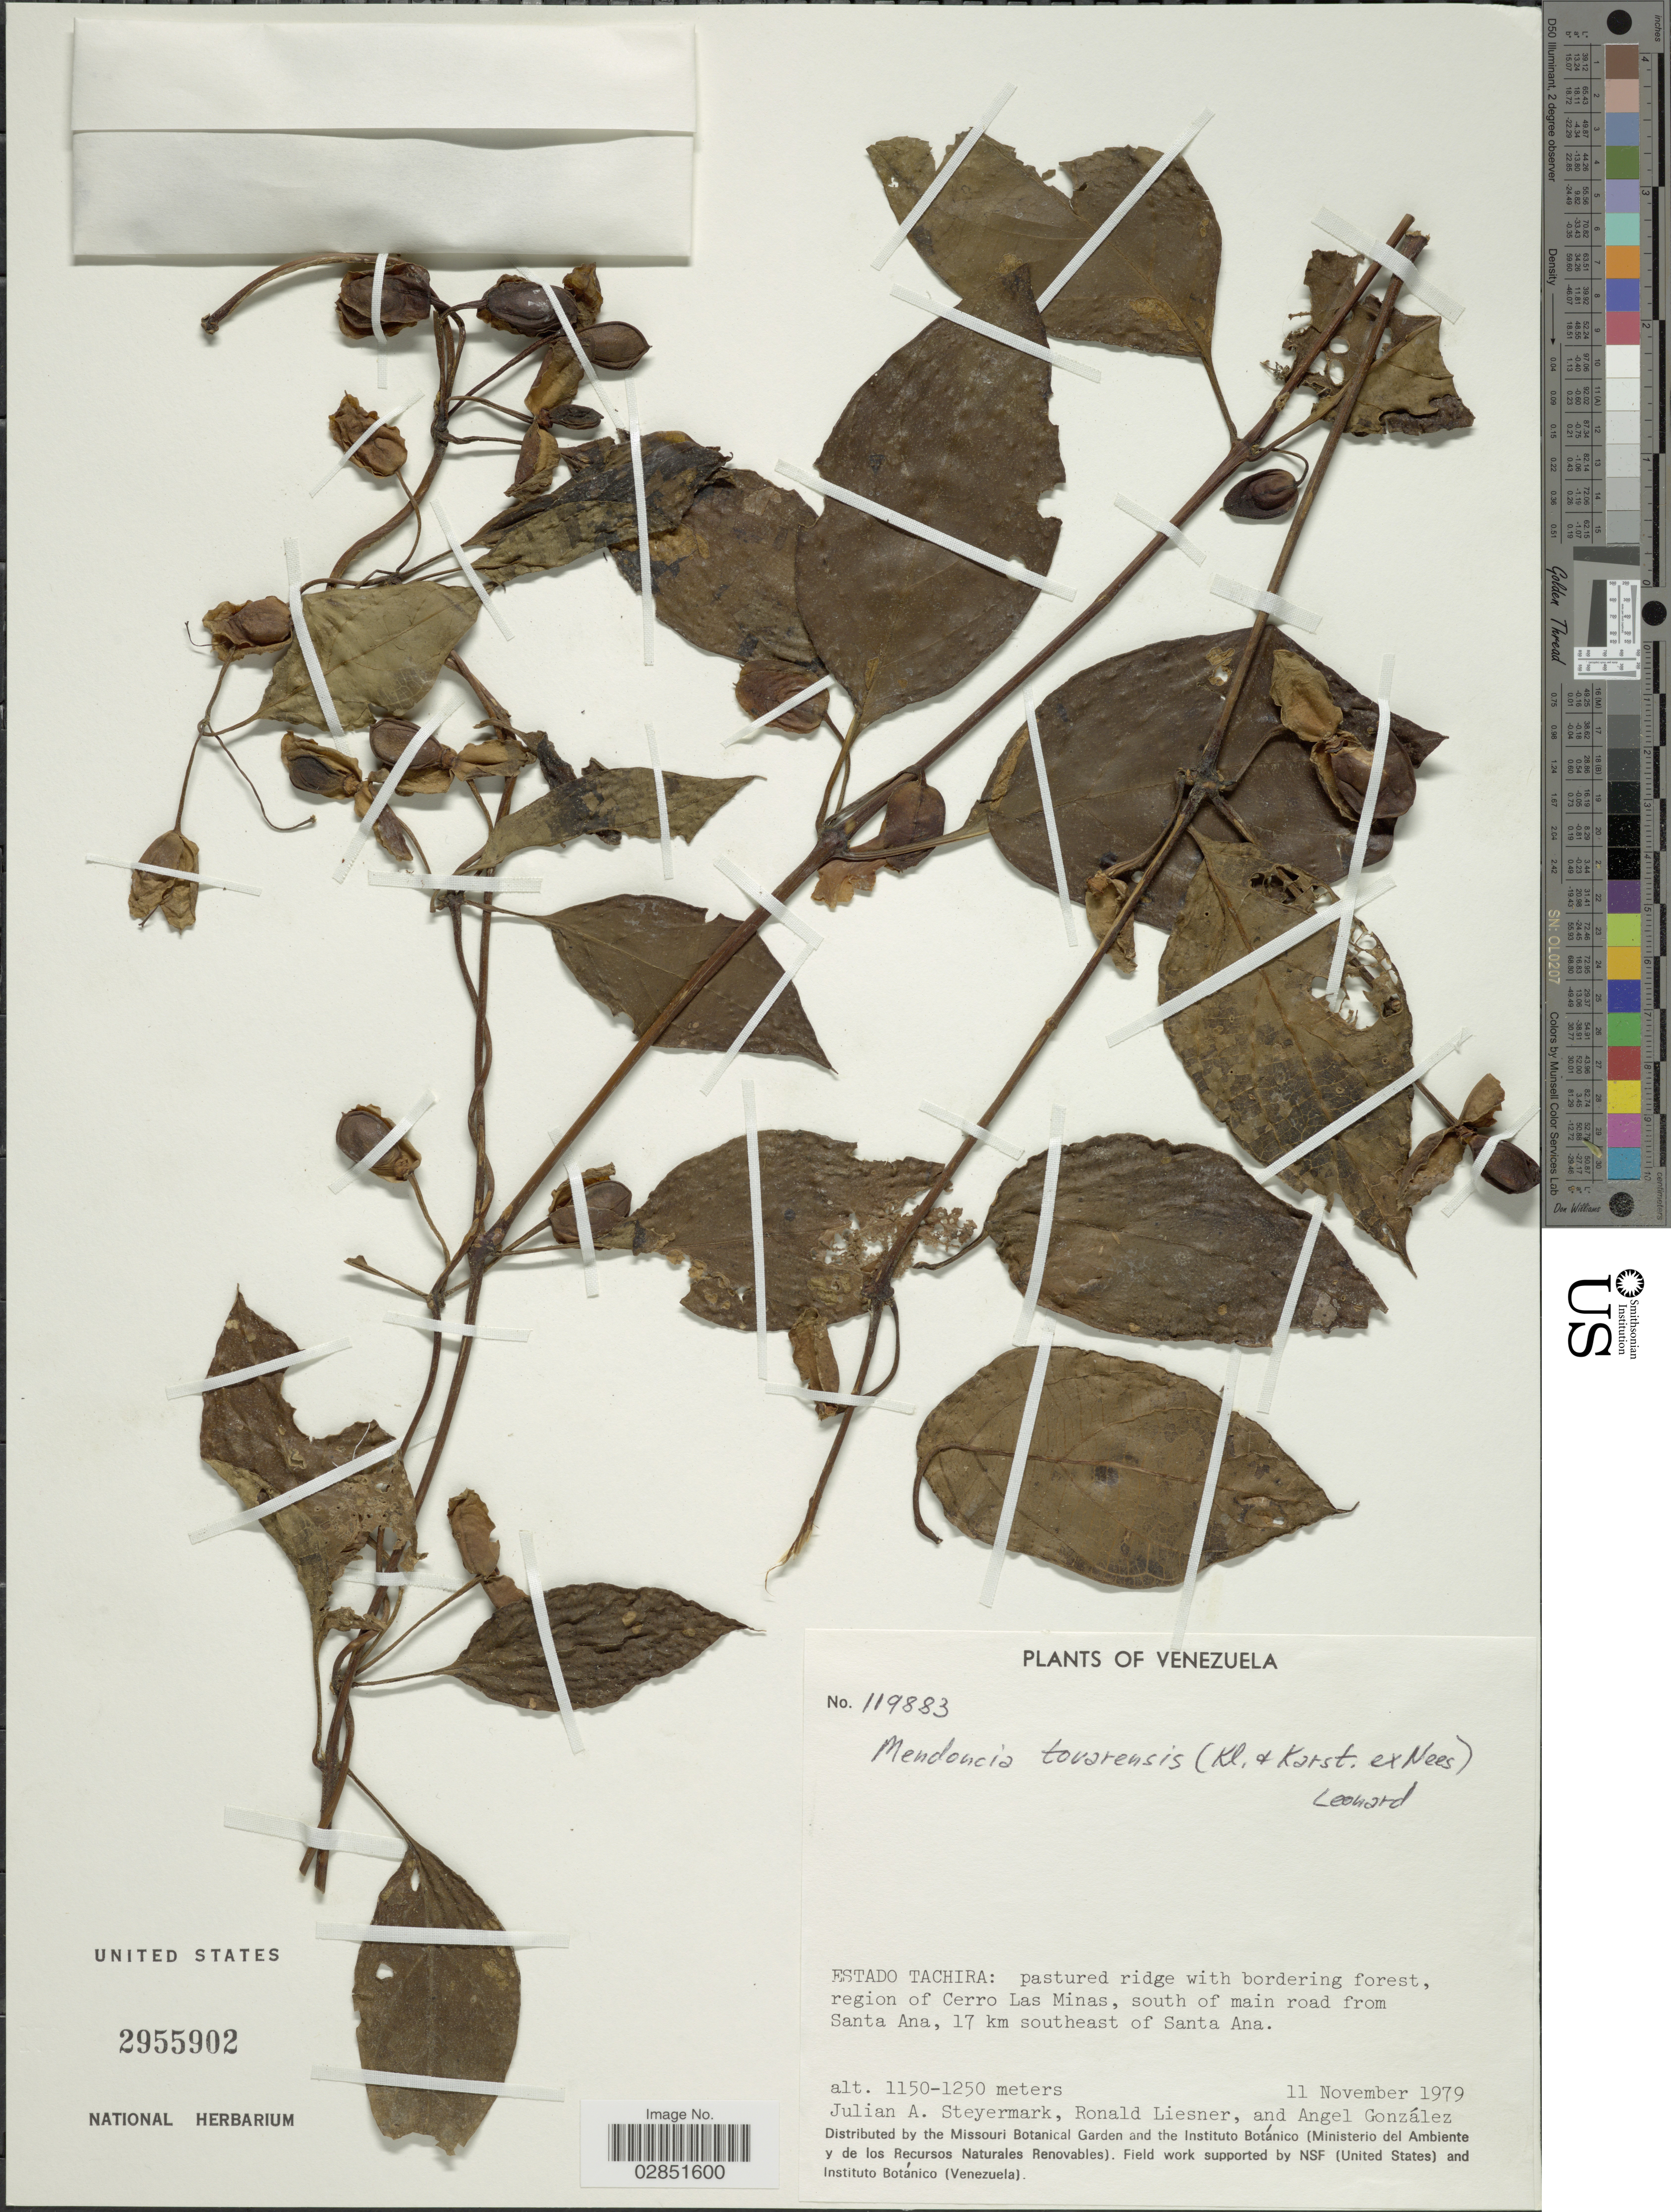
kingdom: Plantae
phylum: Tracheophyta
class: Magnoliopsida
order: Lamiales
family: Acanthaceae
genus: Mendoncia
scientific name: Mendoncia tovarensis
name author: (Klotzsch & H. Karst. ex Nees) Leonard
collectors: J. Steyermark, R. L. Liesner & A. C. González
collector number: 119883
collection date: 1979-11-11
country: Venezuela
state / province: Tachira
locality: Estado Tachira: pastured ridge with bordering forest, region of Cerro Las Minas, south of main road from Santa Ana, 17 km southeast of Santa Ana.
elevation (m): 1150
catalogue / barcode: US 2955902